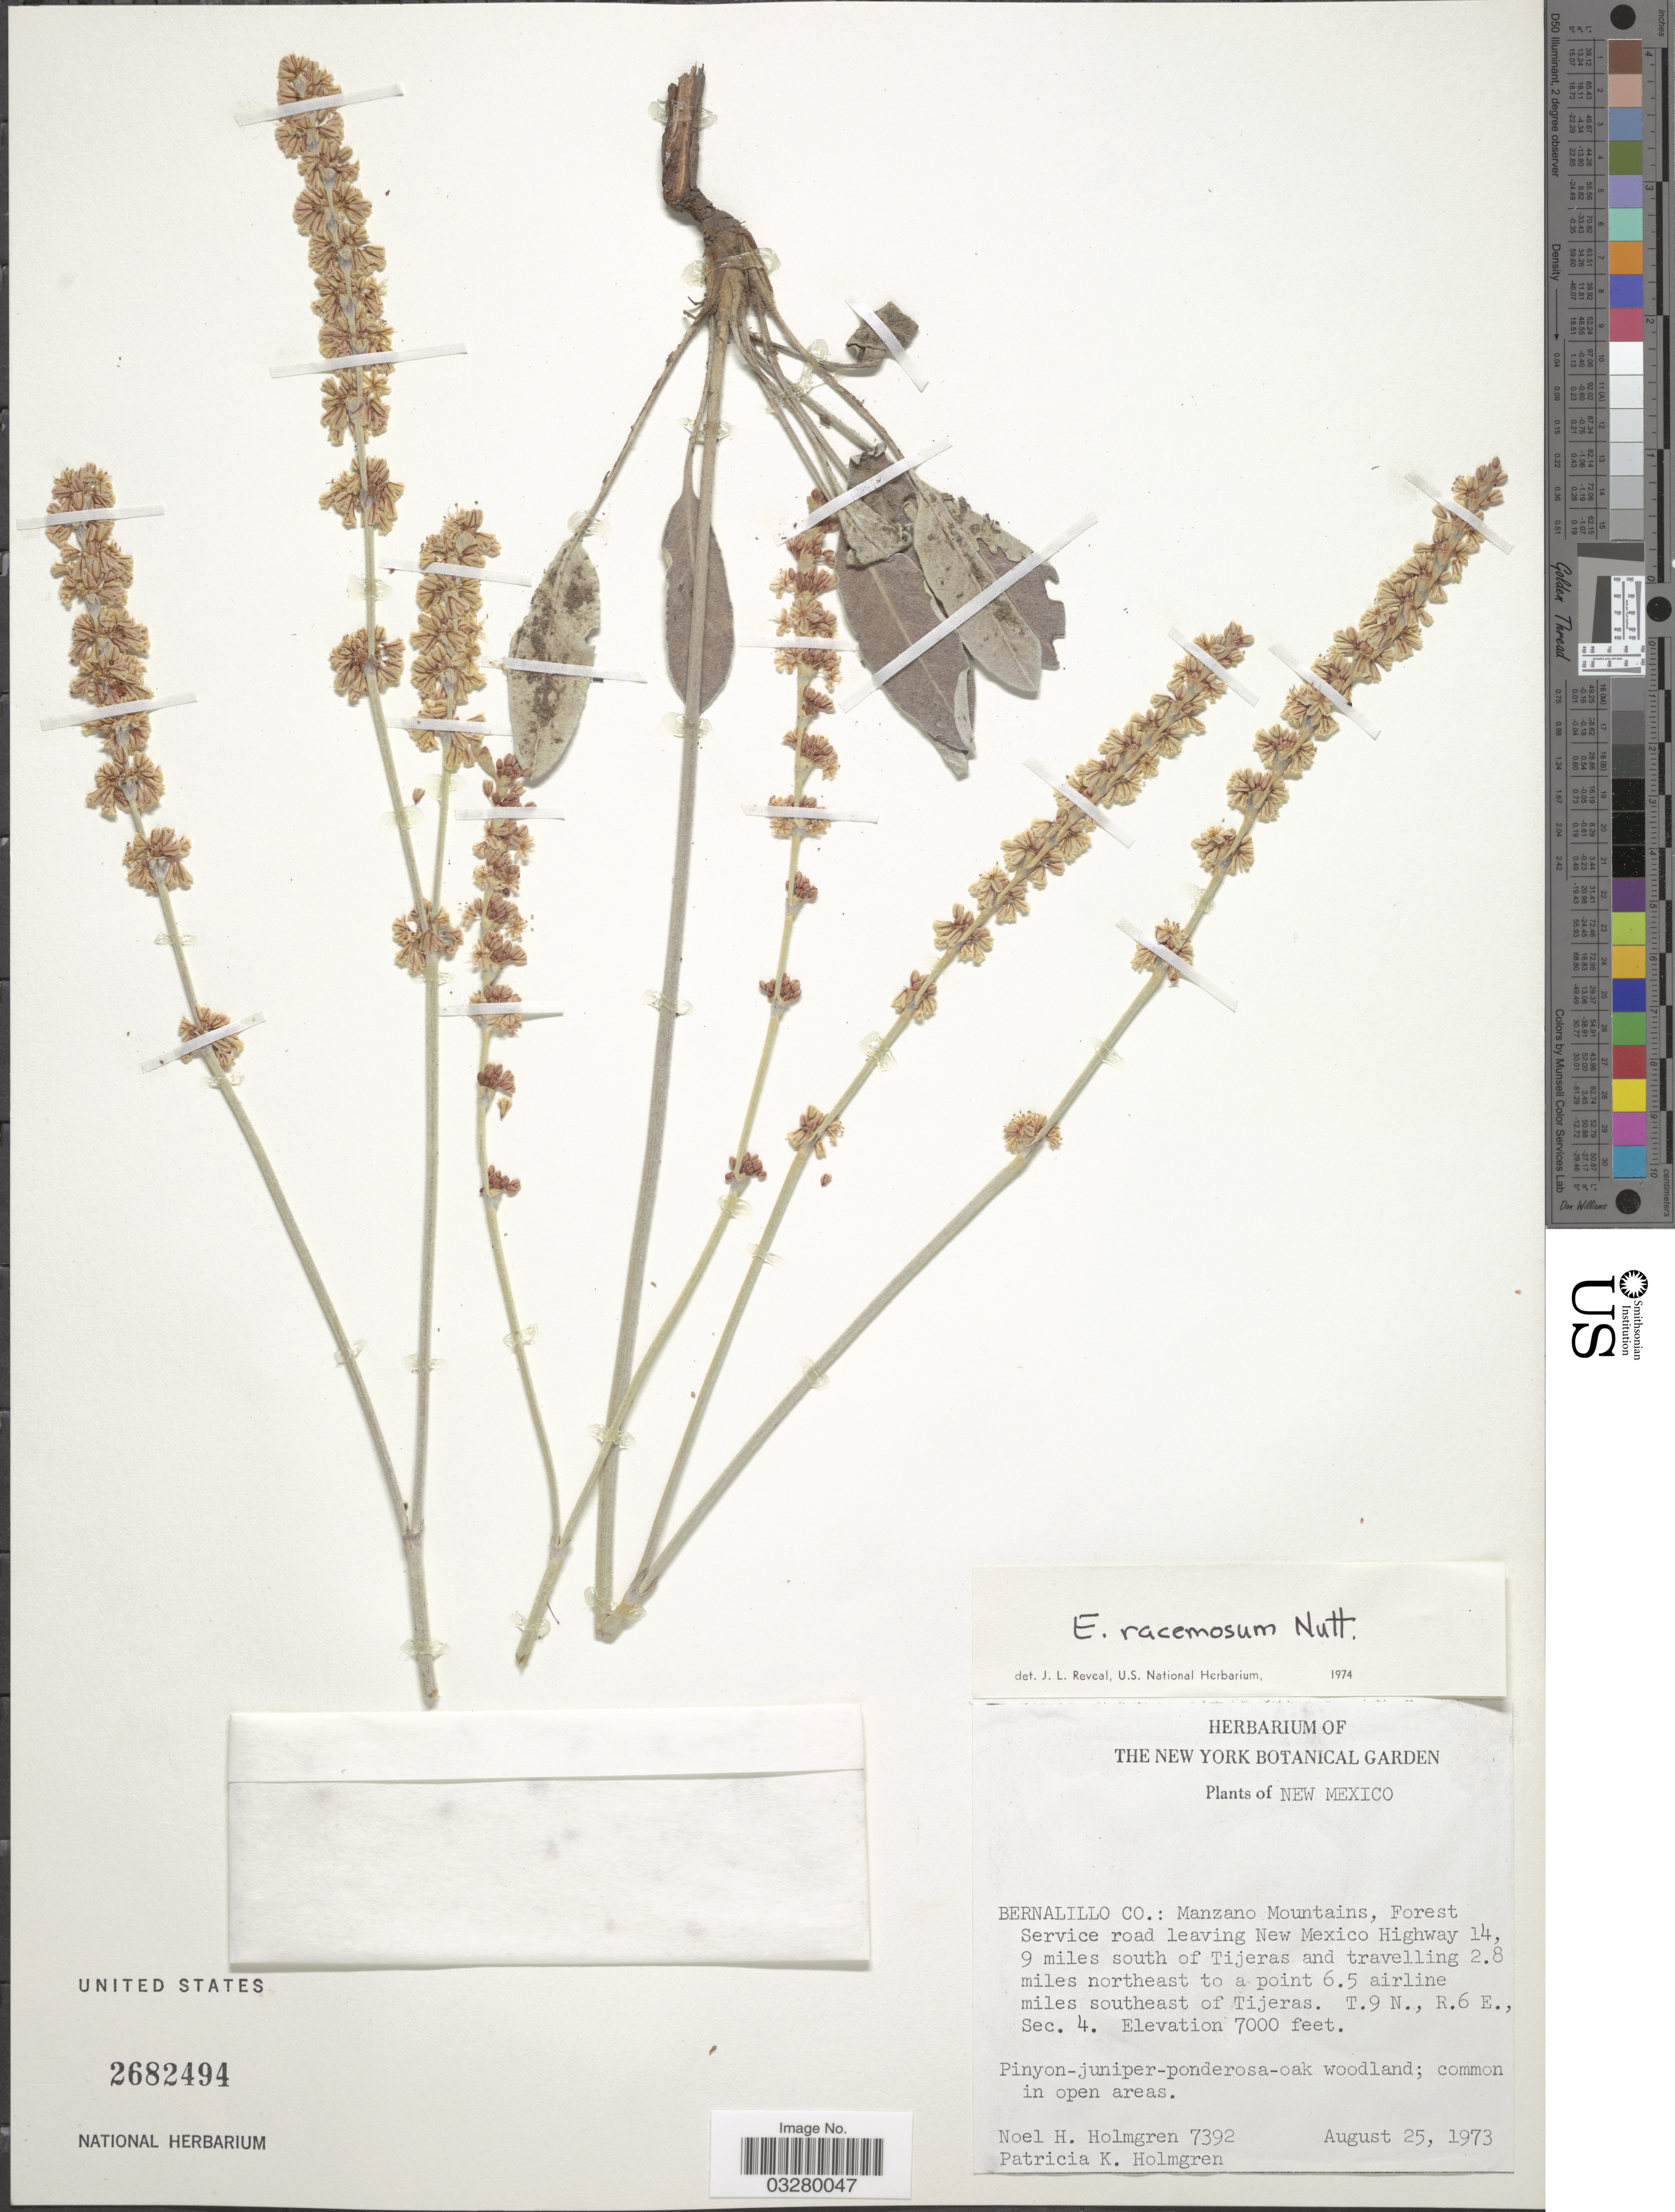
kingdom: Plantae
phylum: Tracheophyta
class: Magnoliopsida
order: Caryophyllales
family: Polygonaceae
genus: Eriogonum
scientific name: Eriogonum racemosum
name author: Nutt.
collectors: N. H. Holmgren & P. K. Holmgren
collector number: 7392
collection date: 1973-08-25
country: United States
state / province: New Mexico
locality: Bernalillo Co.: Manzano Mountains, Forest Service road leaving New Mexico Highway 14, 9 miles south of Tijeras and travelling 2.8 miles northeast to a point 6.5 airline miles southeast of Tijeras. T.9N., R.6 E., Sec. 4.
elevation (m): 2134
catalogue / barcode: US 2682494